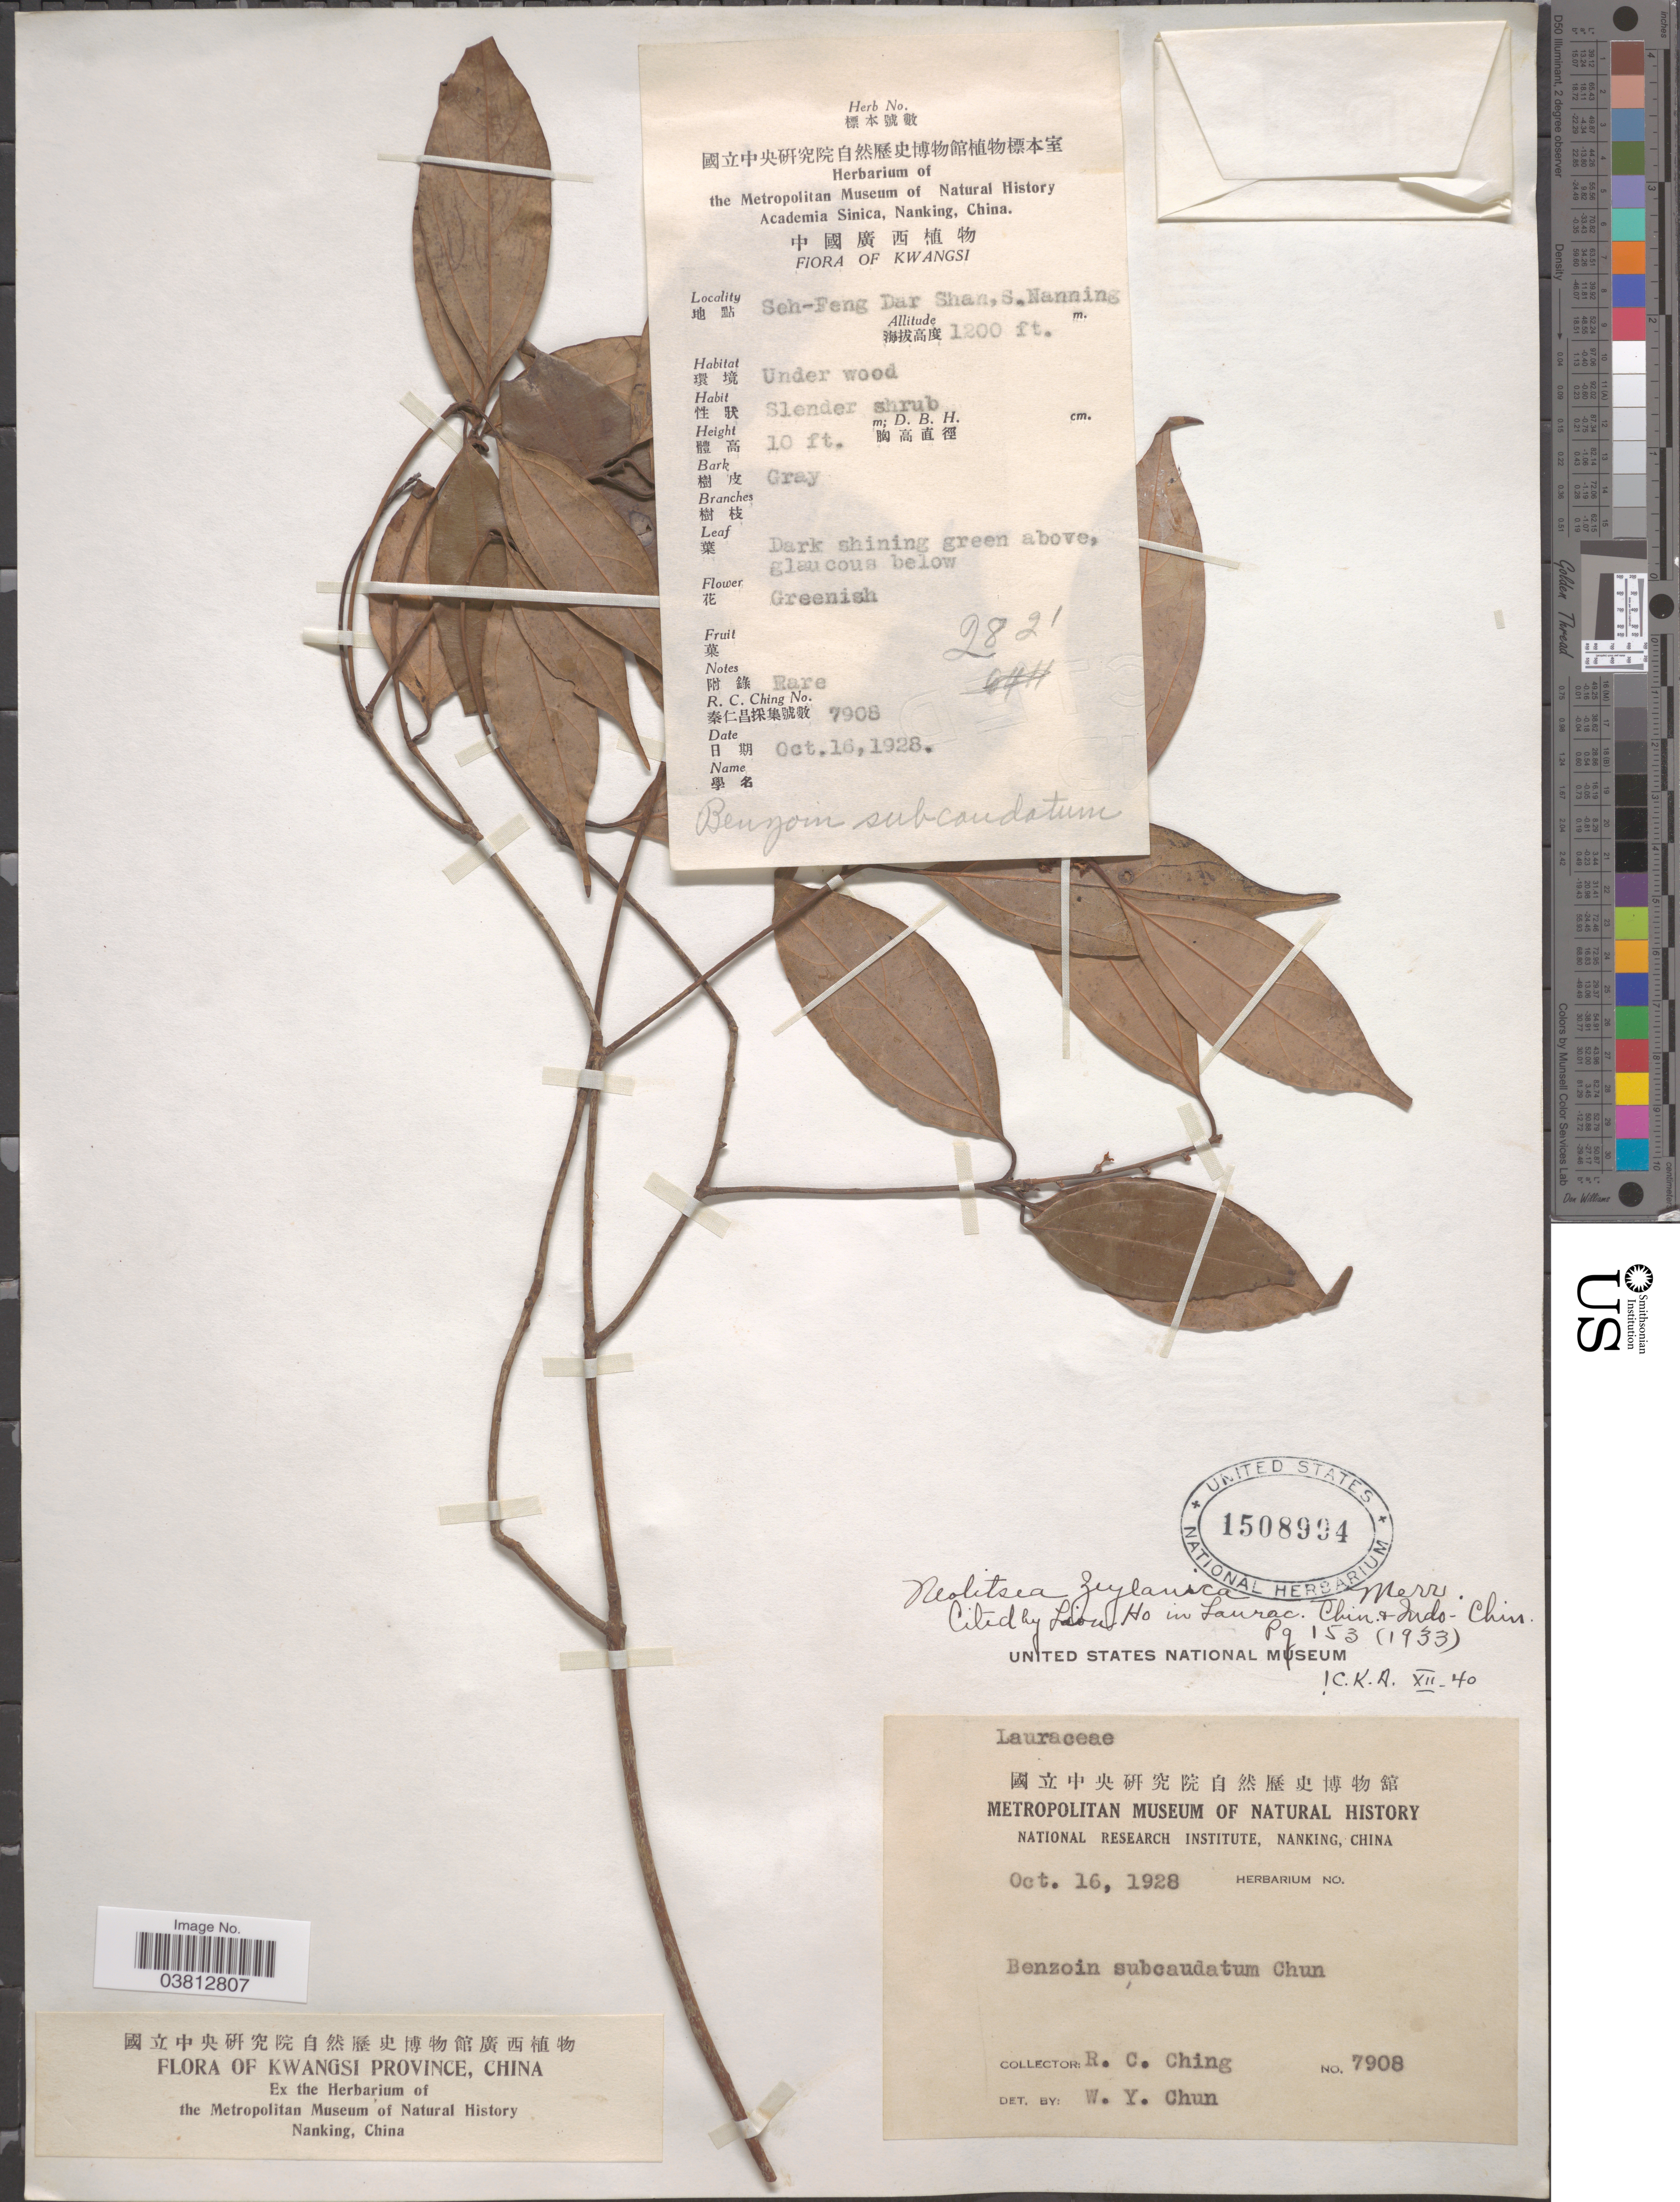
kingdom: Plantae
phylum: Tracheophyta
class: Magnoliopsida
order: Laurales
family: Lauraceae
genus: Neolitsea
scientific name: Neolitsea zeylanica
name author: (Nees & T. Nees) Merr.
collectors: R. C. Ching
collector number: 7908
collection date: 1928-10-16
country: China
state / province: Guangxi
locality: Kwangsi Province. Seh-Feng Dar Shan, S. Nanning.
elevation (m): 366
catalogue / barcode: US 1508994